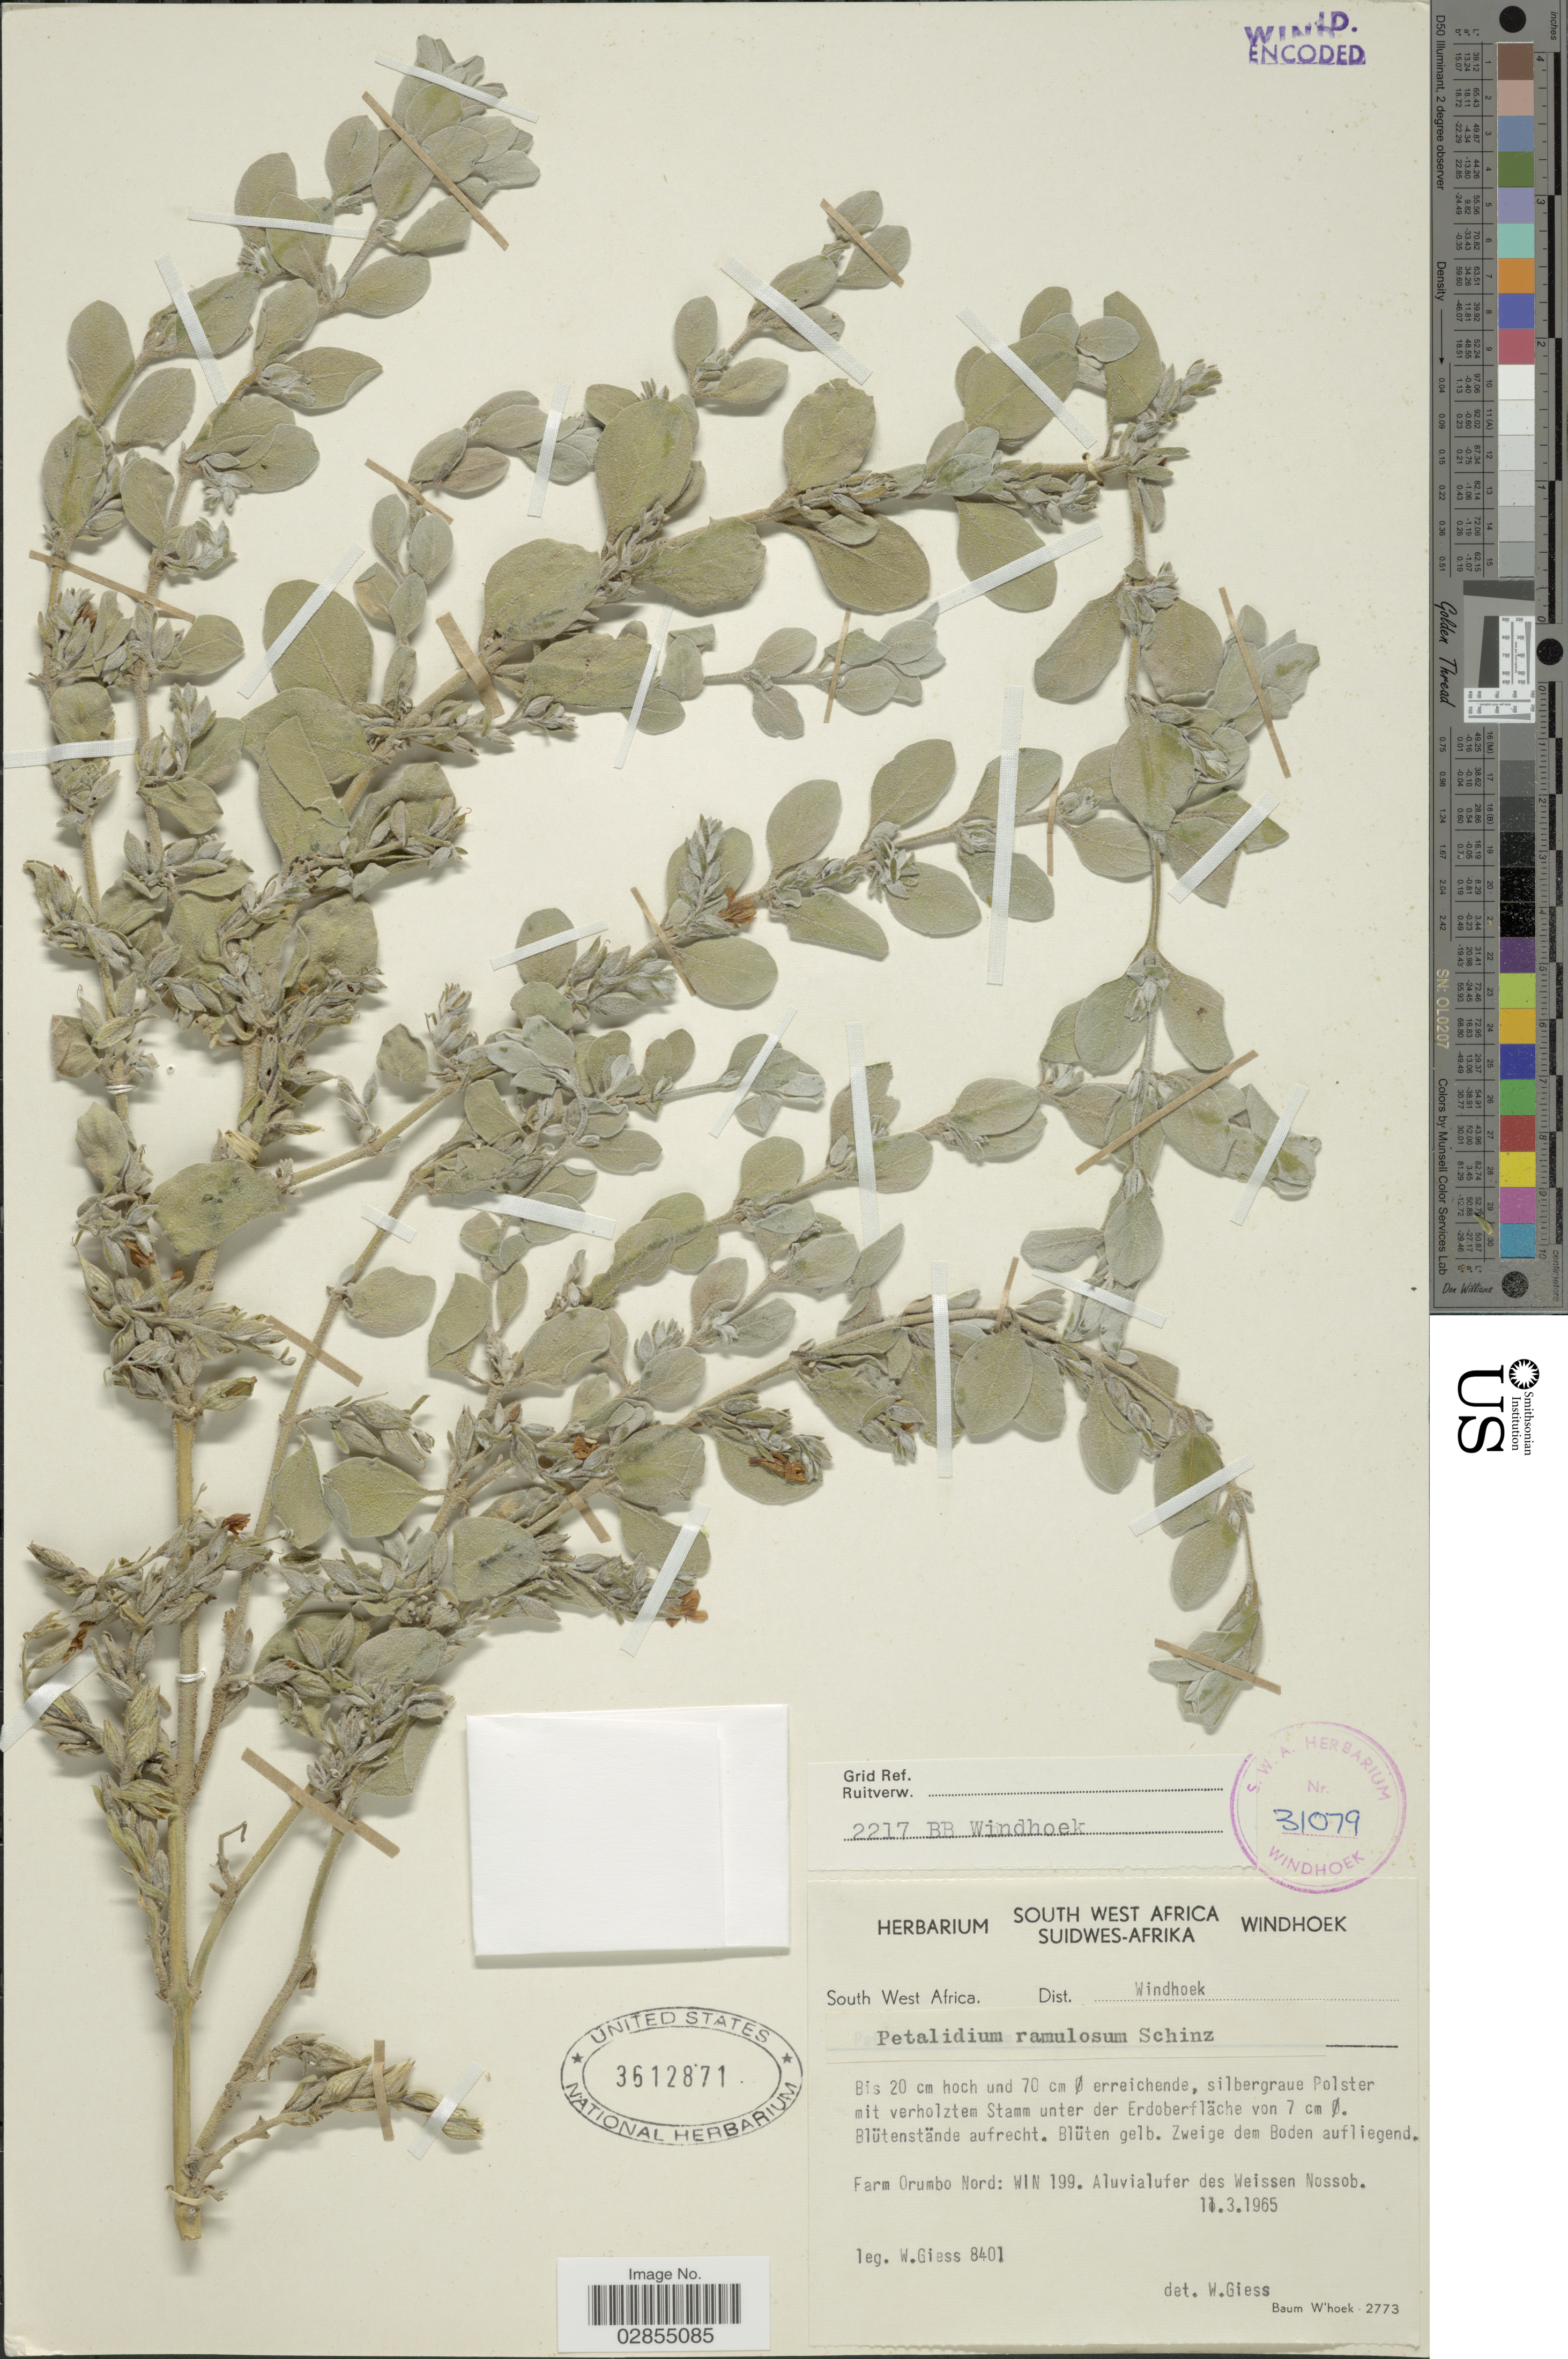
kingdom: Plantae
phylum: Tracheophyta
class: Magnoliopsida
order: Lamiales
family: Acanthaceae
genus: Petalidium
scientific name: Petalidium ramulosum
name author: Schinz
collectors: W. Giess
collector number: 8401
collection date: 1965-03-11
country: Namibia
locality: South West Africa, Dist. Windhoek, Farm Orumbo Nord, WIN 199, Aluvialufer des Weissen Nossob.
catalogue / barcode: US 3612871